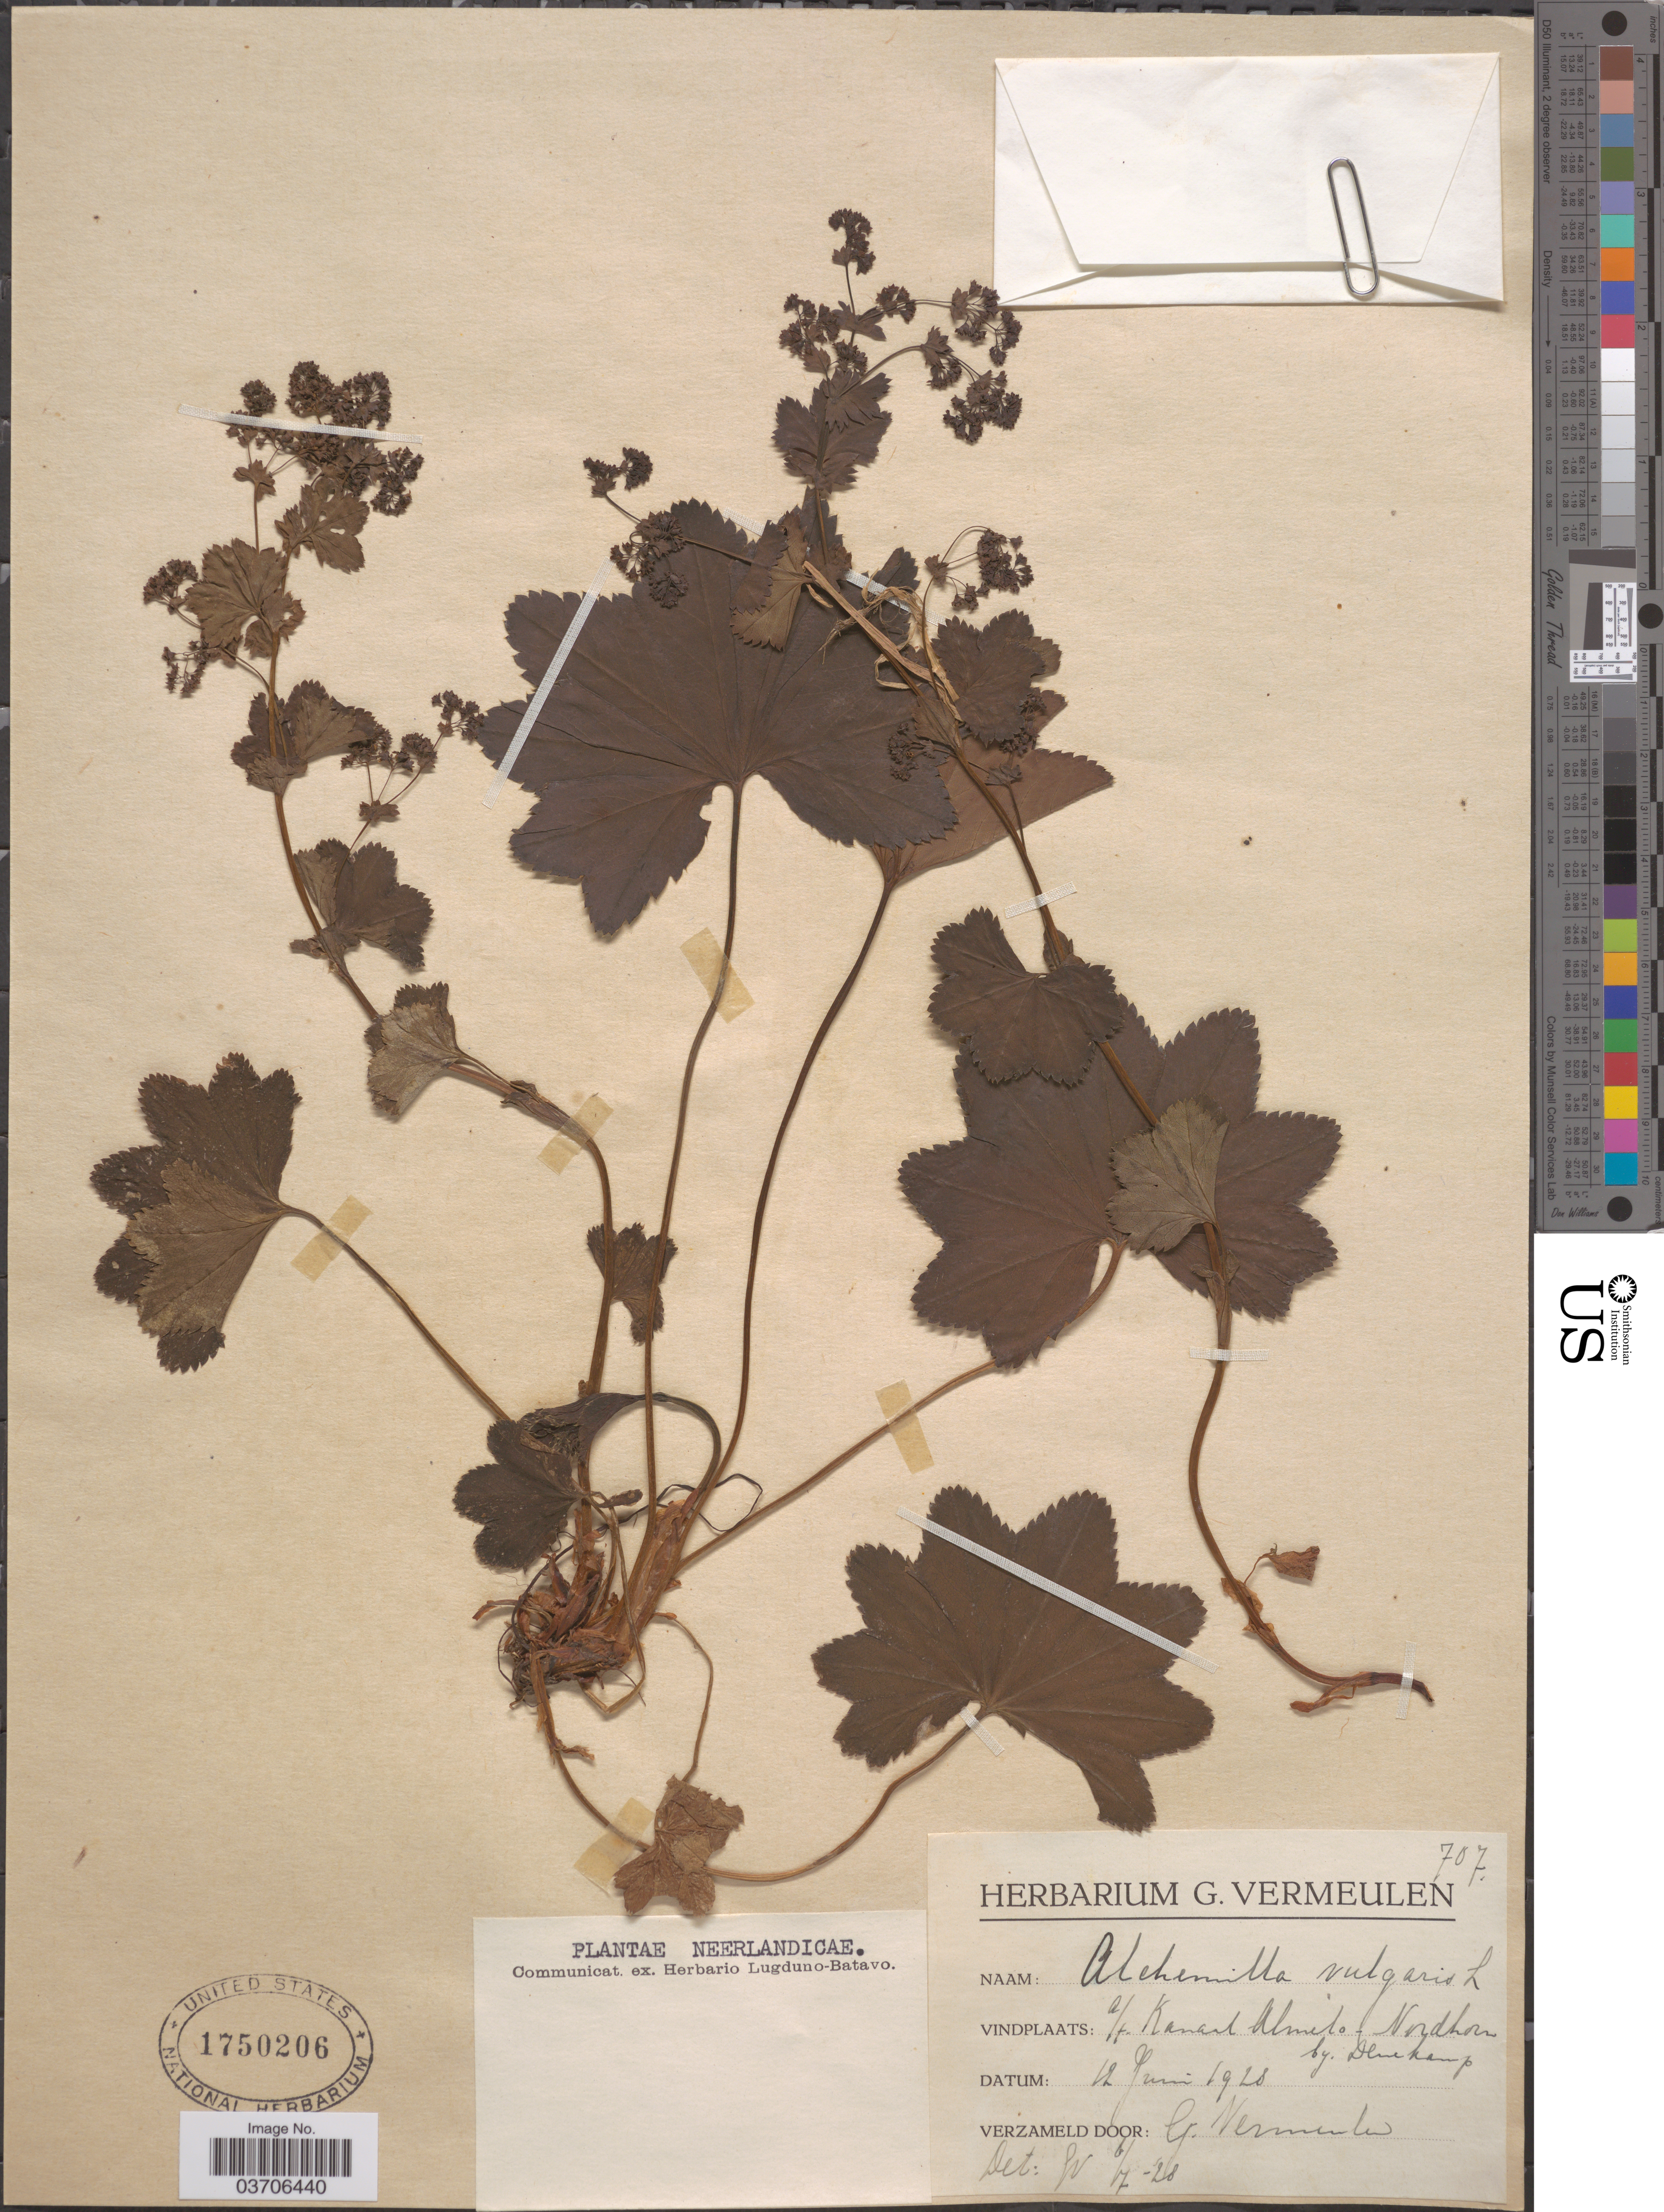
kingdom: Plantae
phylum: Tracheophyta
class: Magnoliopsida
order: Rosales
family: Rosaceae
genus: Alchemilla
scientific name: Alchemilla vulgaris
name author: L.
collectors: G. Vermeulen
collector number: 707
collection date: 1928-06-12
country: Netherlands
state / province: Overijssel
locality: A/t Kanaal Almelo-Nordhorn bij Denekamp.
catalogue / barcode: US 1750206